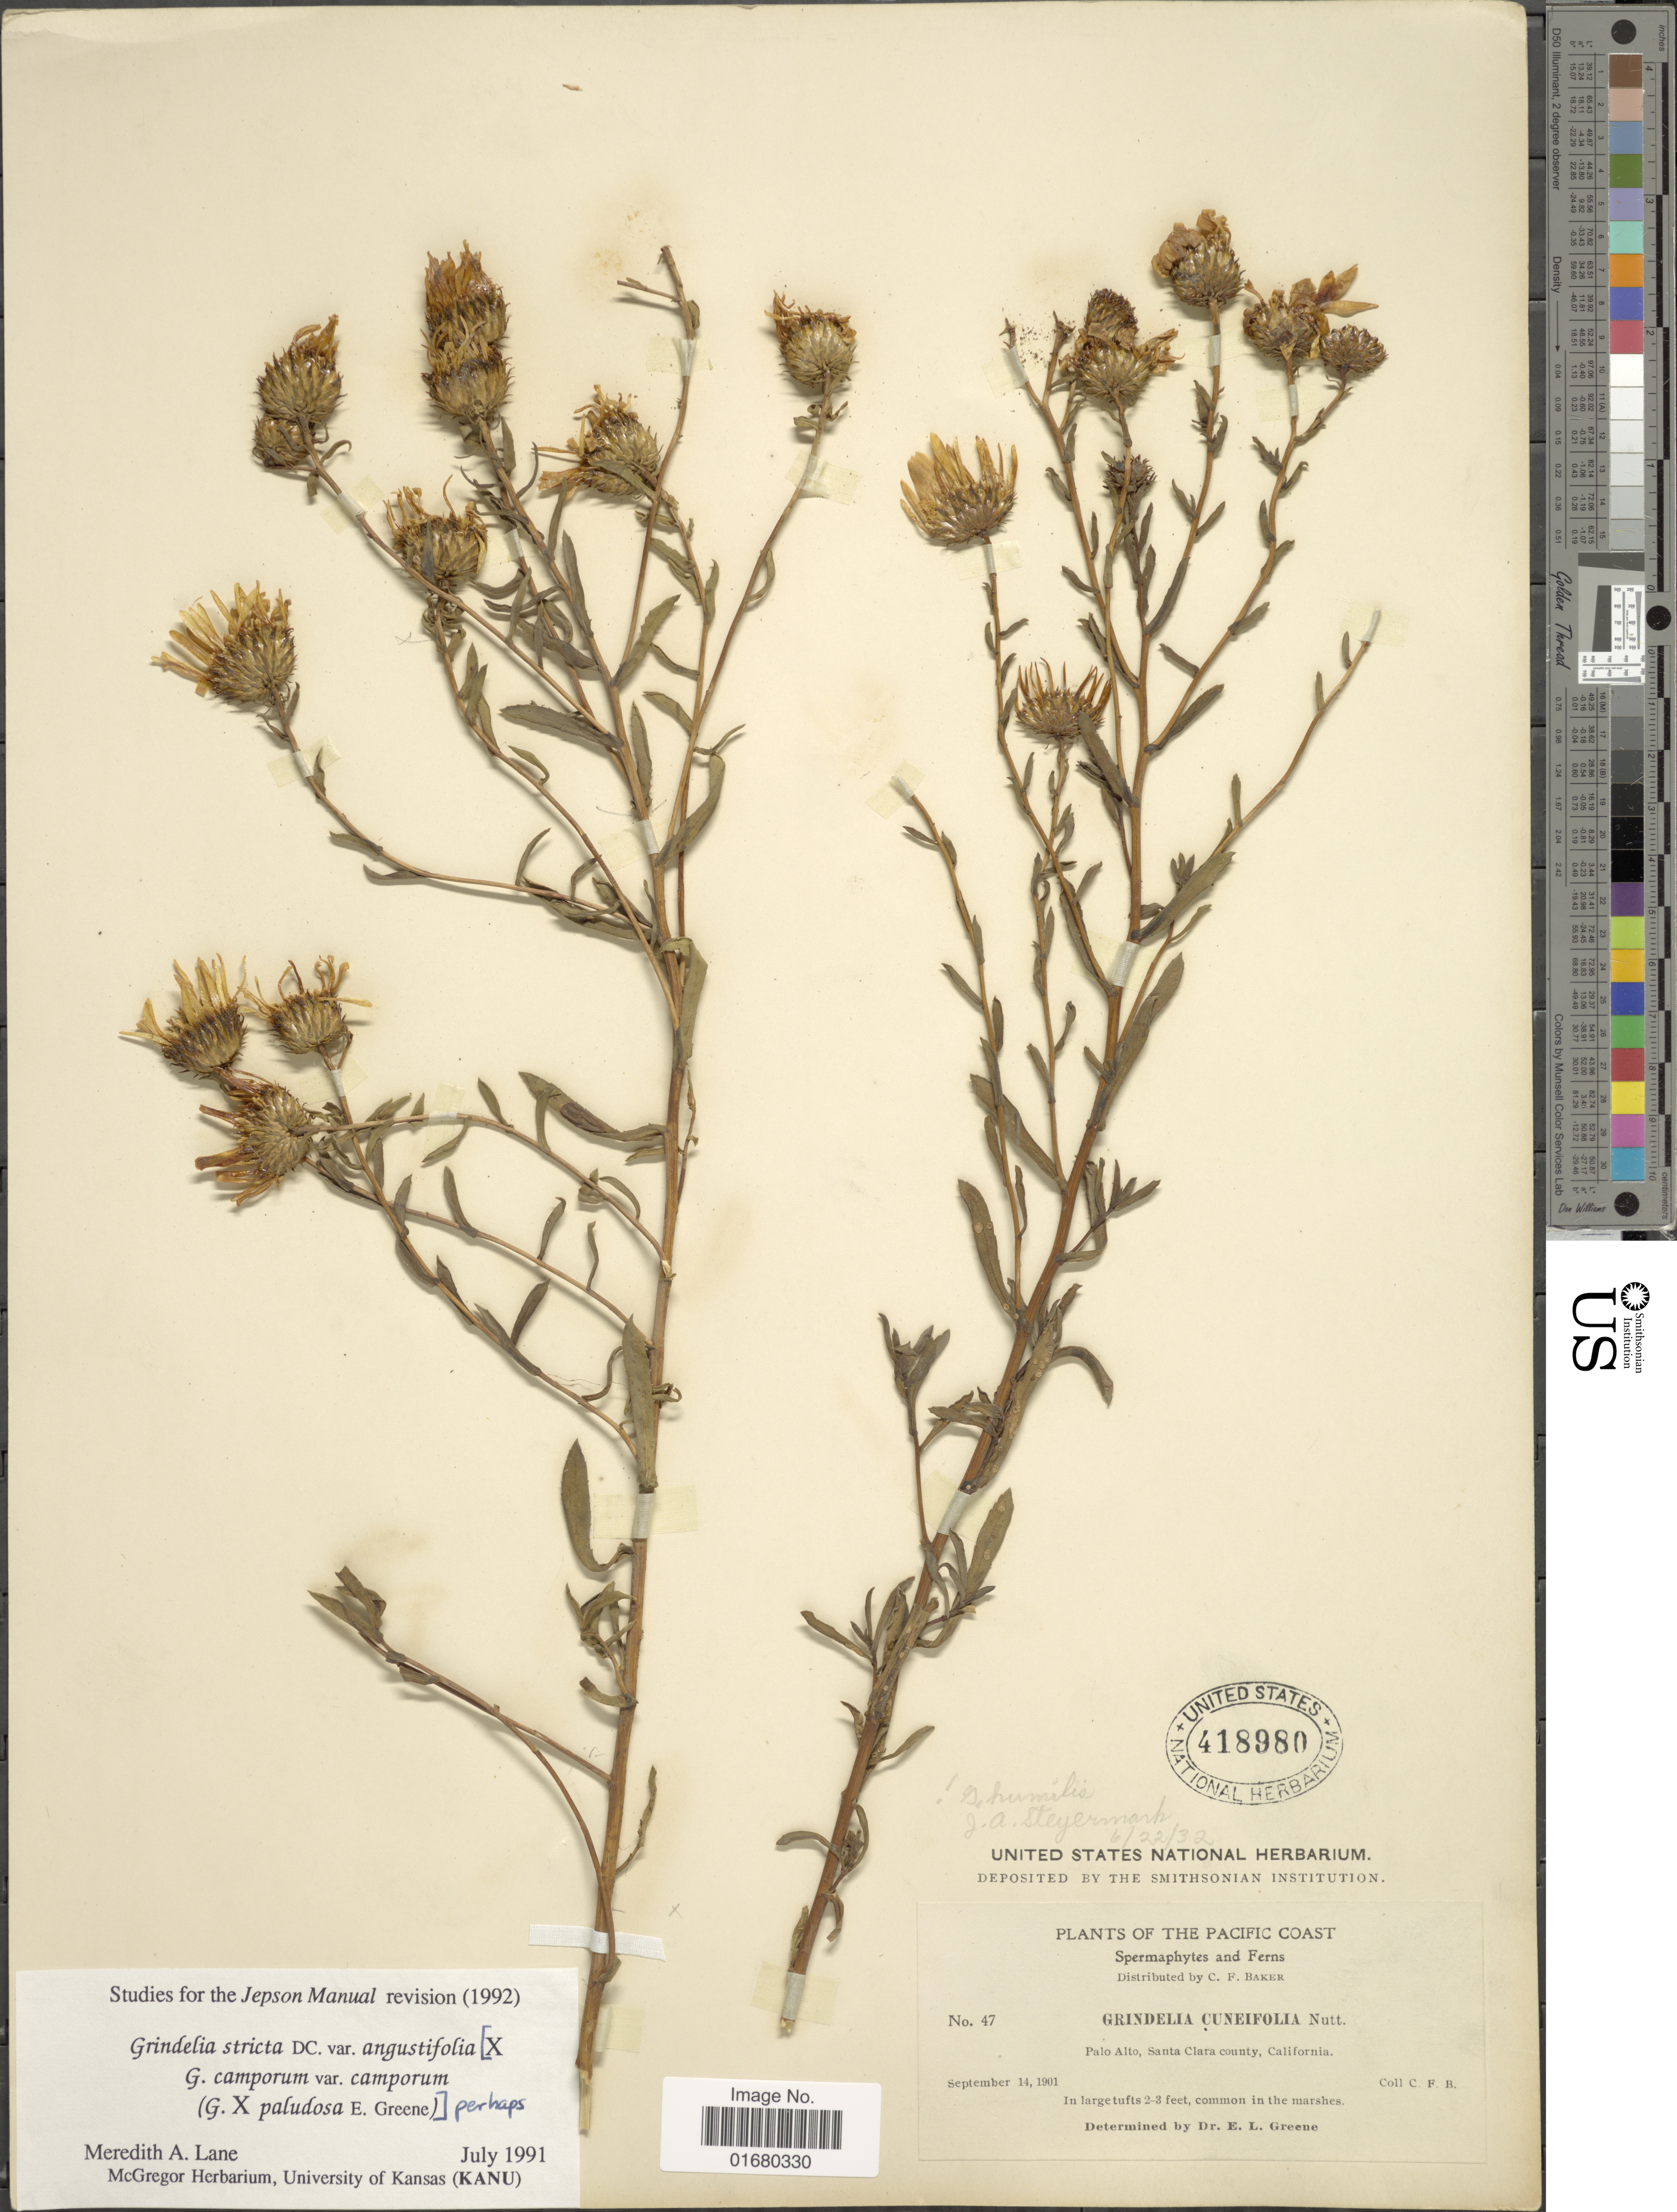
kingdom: Plantae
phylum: Tracheophyta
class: Magnoliopsida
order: Asterales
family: Asteraceae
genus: Grindelia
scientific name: Grindelia stricta var. angustifolia x G. camporum Greene var. camporum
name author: (A. Gray) M.A. Lane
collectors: C. F. Baker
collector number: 47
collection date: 1901-09-14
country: United States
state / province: California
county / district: Santa Clara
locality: The Pacific Coast, Palo Alto, Santa Clara county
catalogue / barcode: US 418980